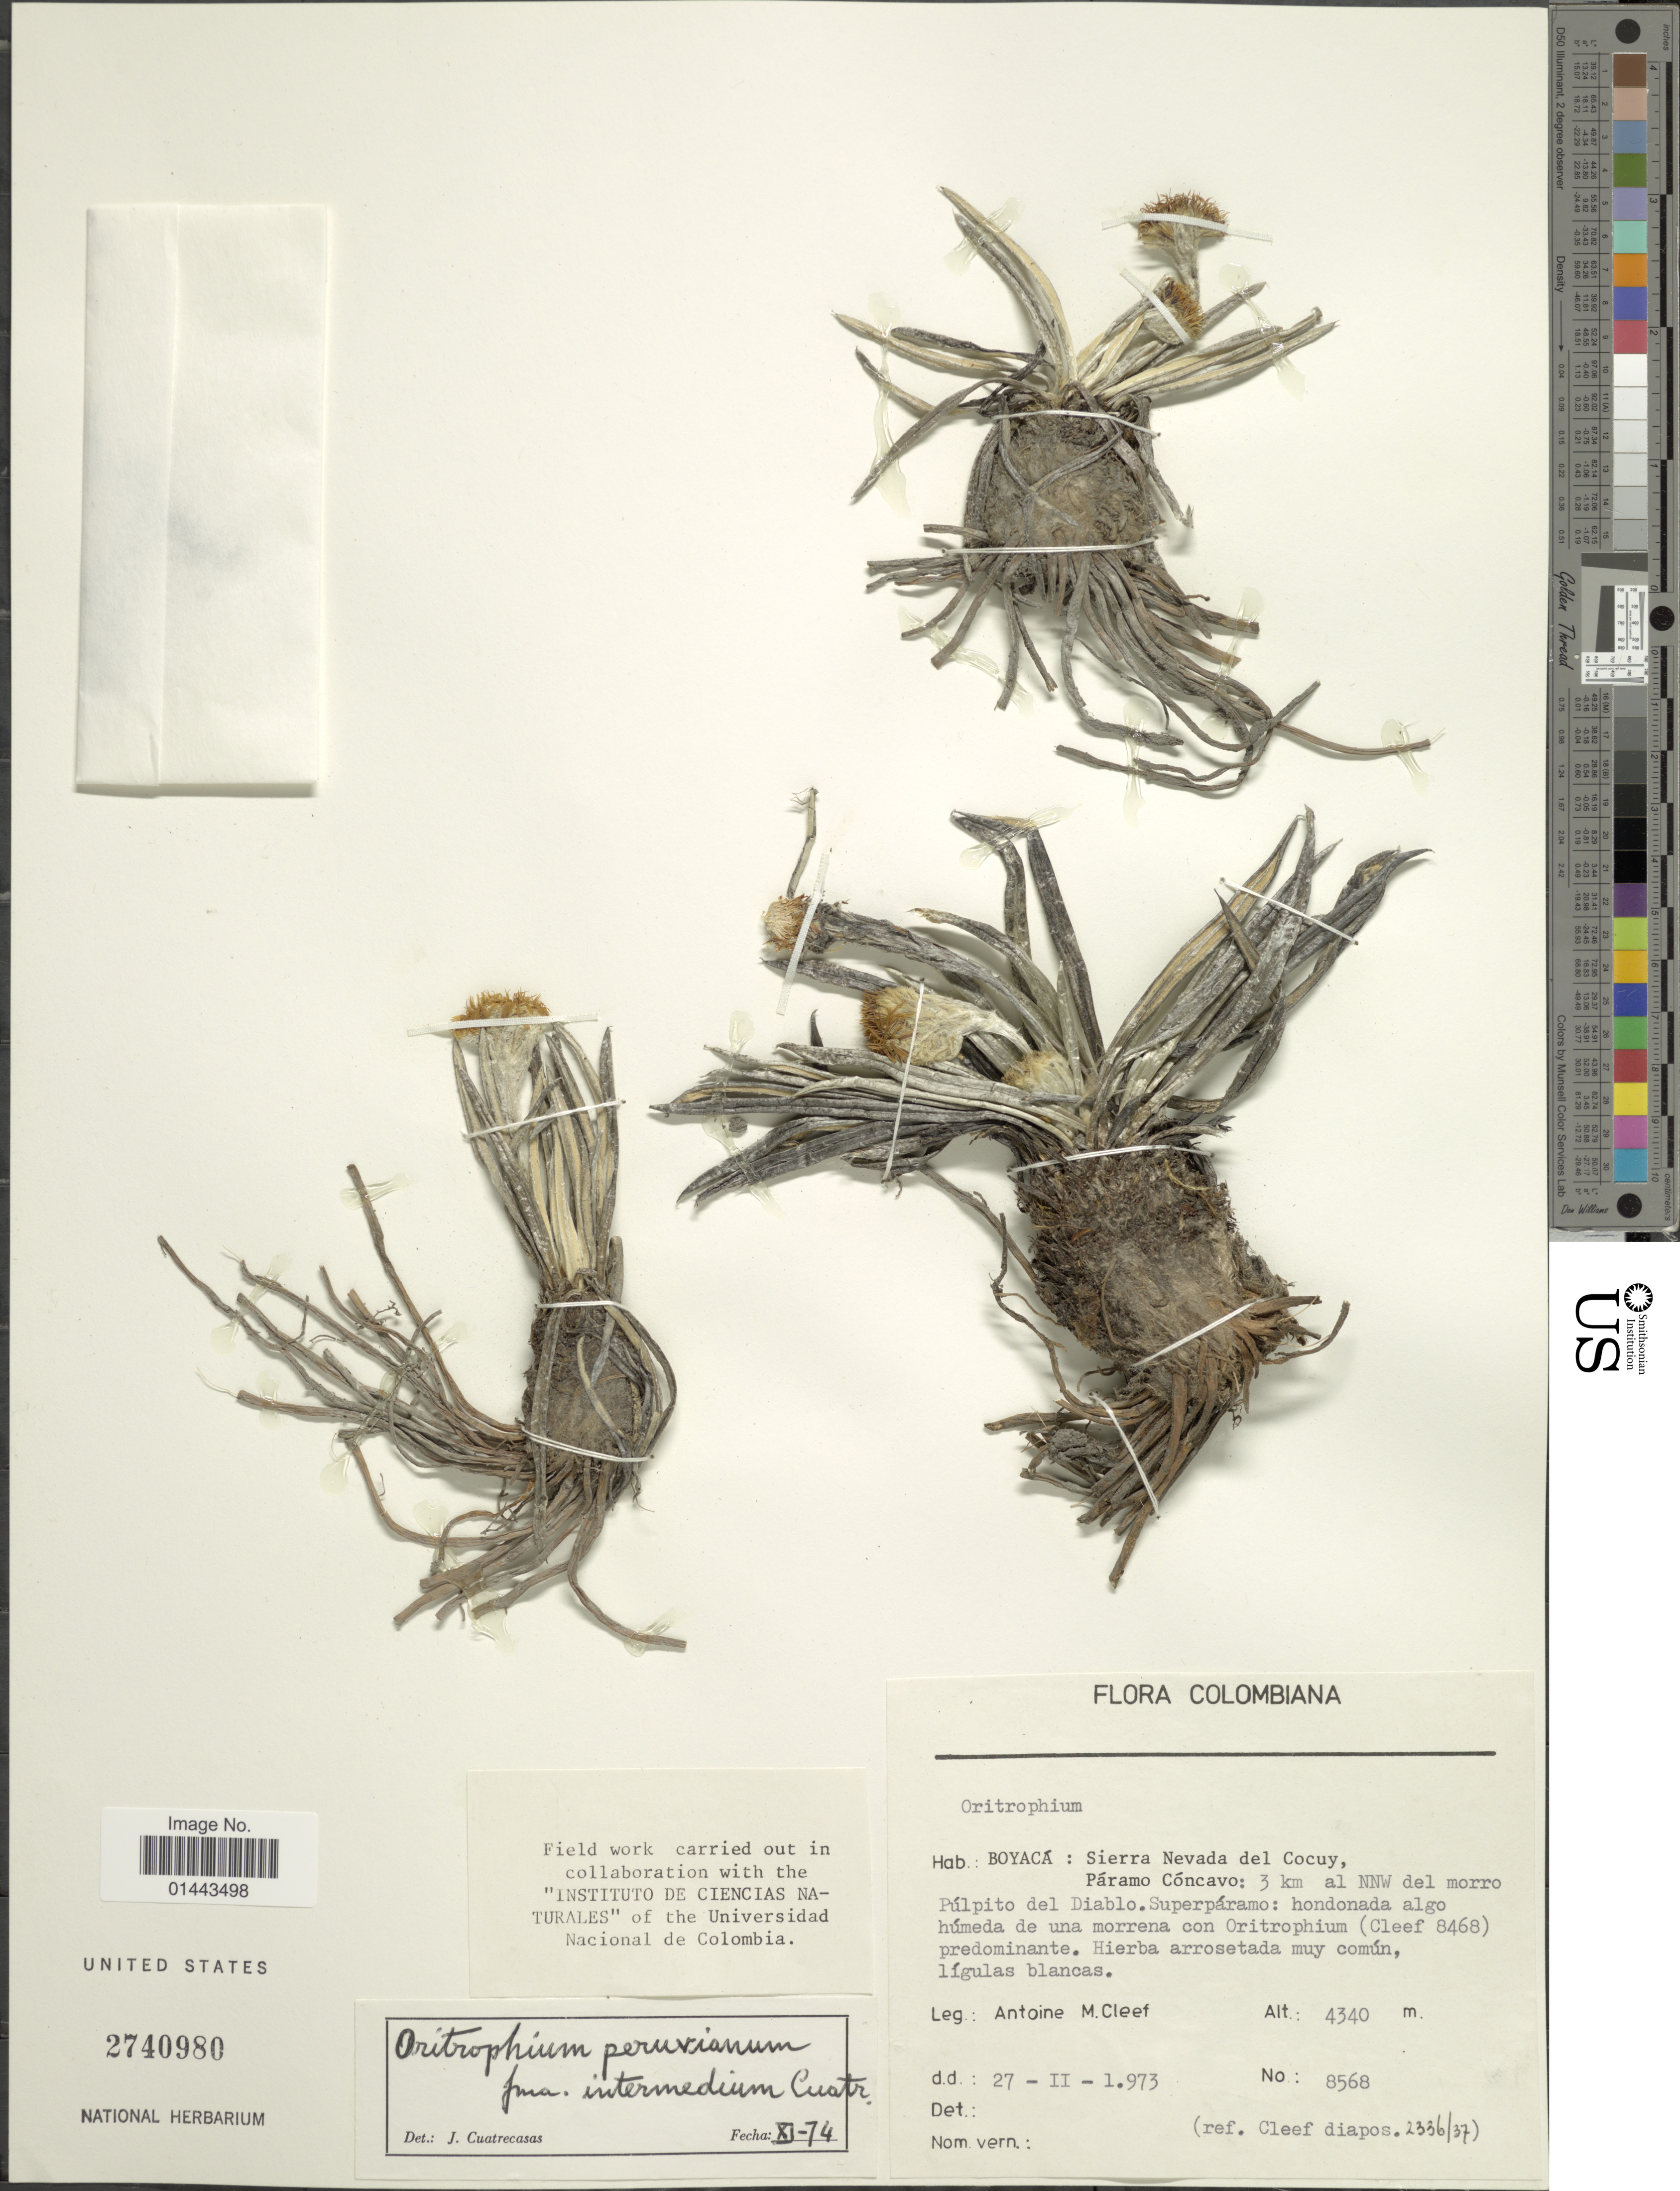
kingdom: Plantae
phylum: Tracheophyta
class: Magnoliopsida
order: Asterales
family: Asteraceae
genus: Oritrophium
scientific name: Oritrophium peruvianum f. intermedium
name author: Cuatrec.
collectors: A. M. Cleef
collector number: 8568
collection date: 1973-02-27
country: Colombia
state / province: Boyacá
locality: Sierra Nevada del Cocouy, Paramo Concavo: 3 km al NNW del morro Pulpito del Diablo.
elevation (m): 4340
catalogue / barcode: US 2740980